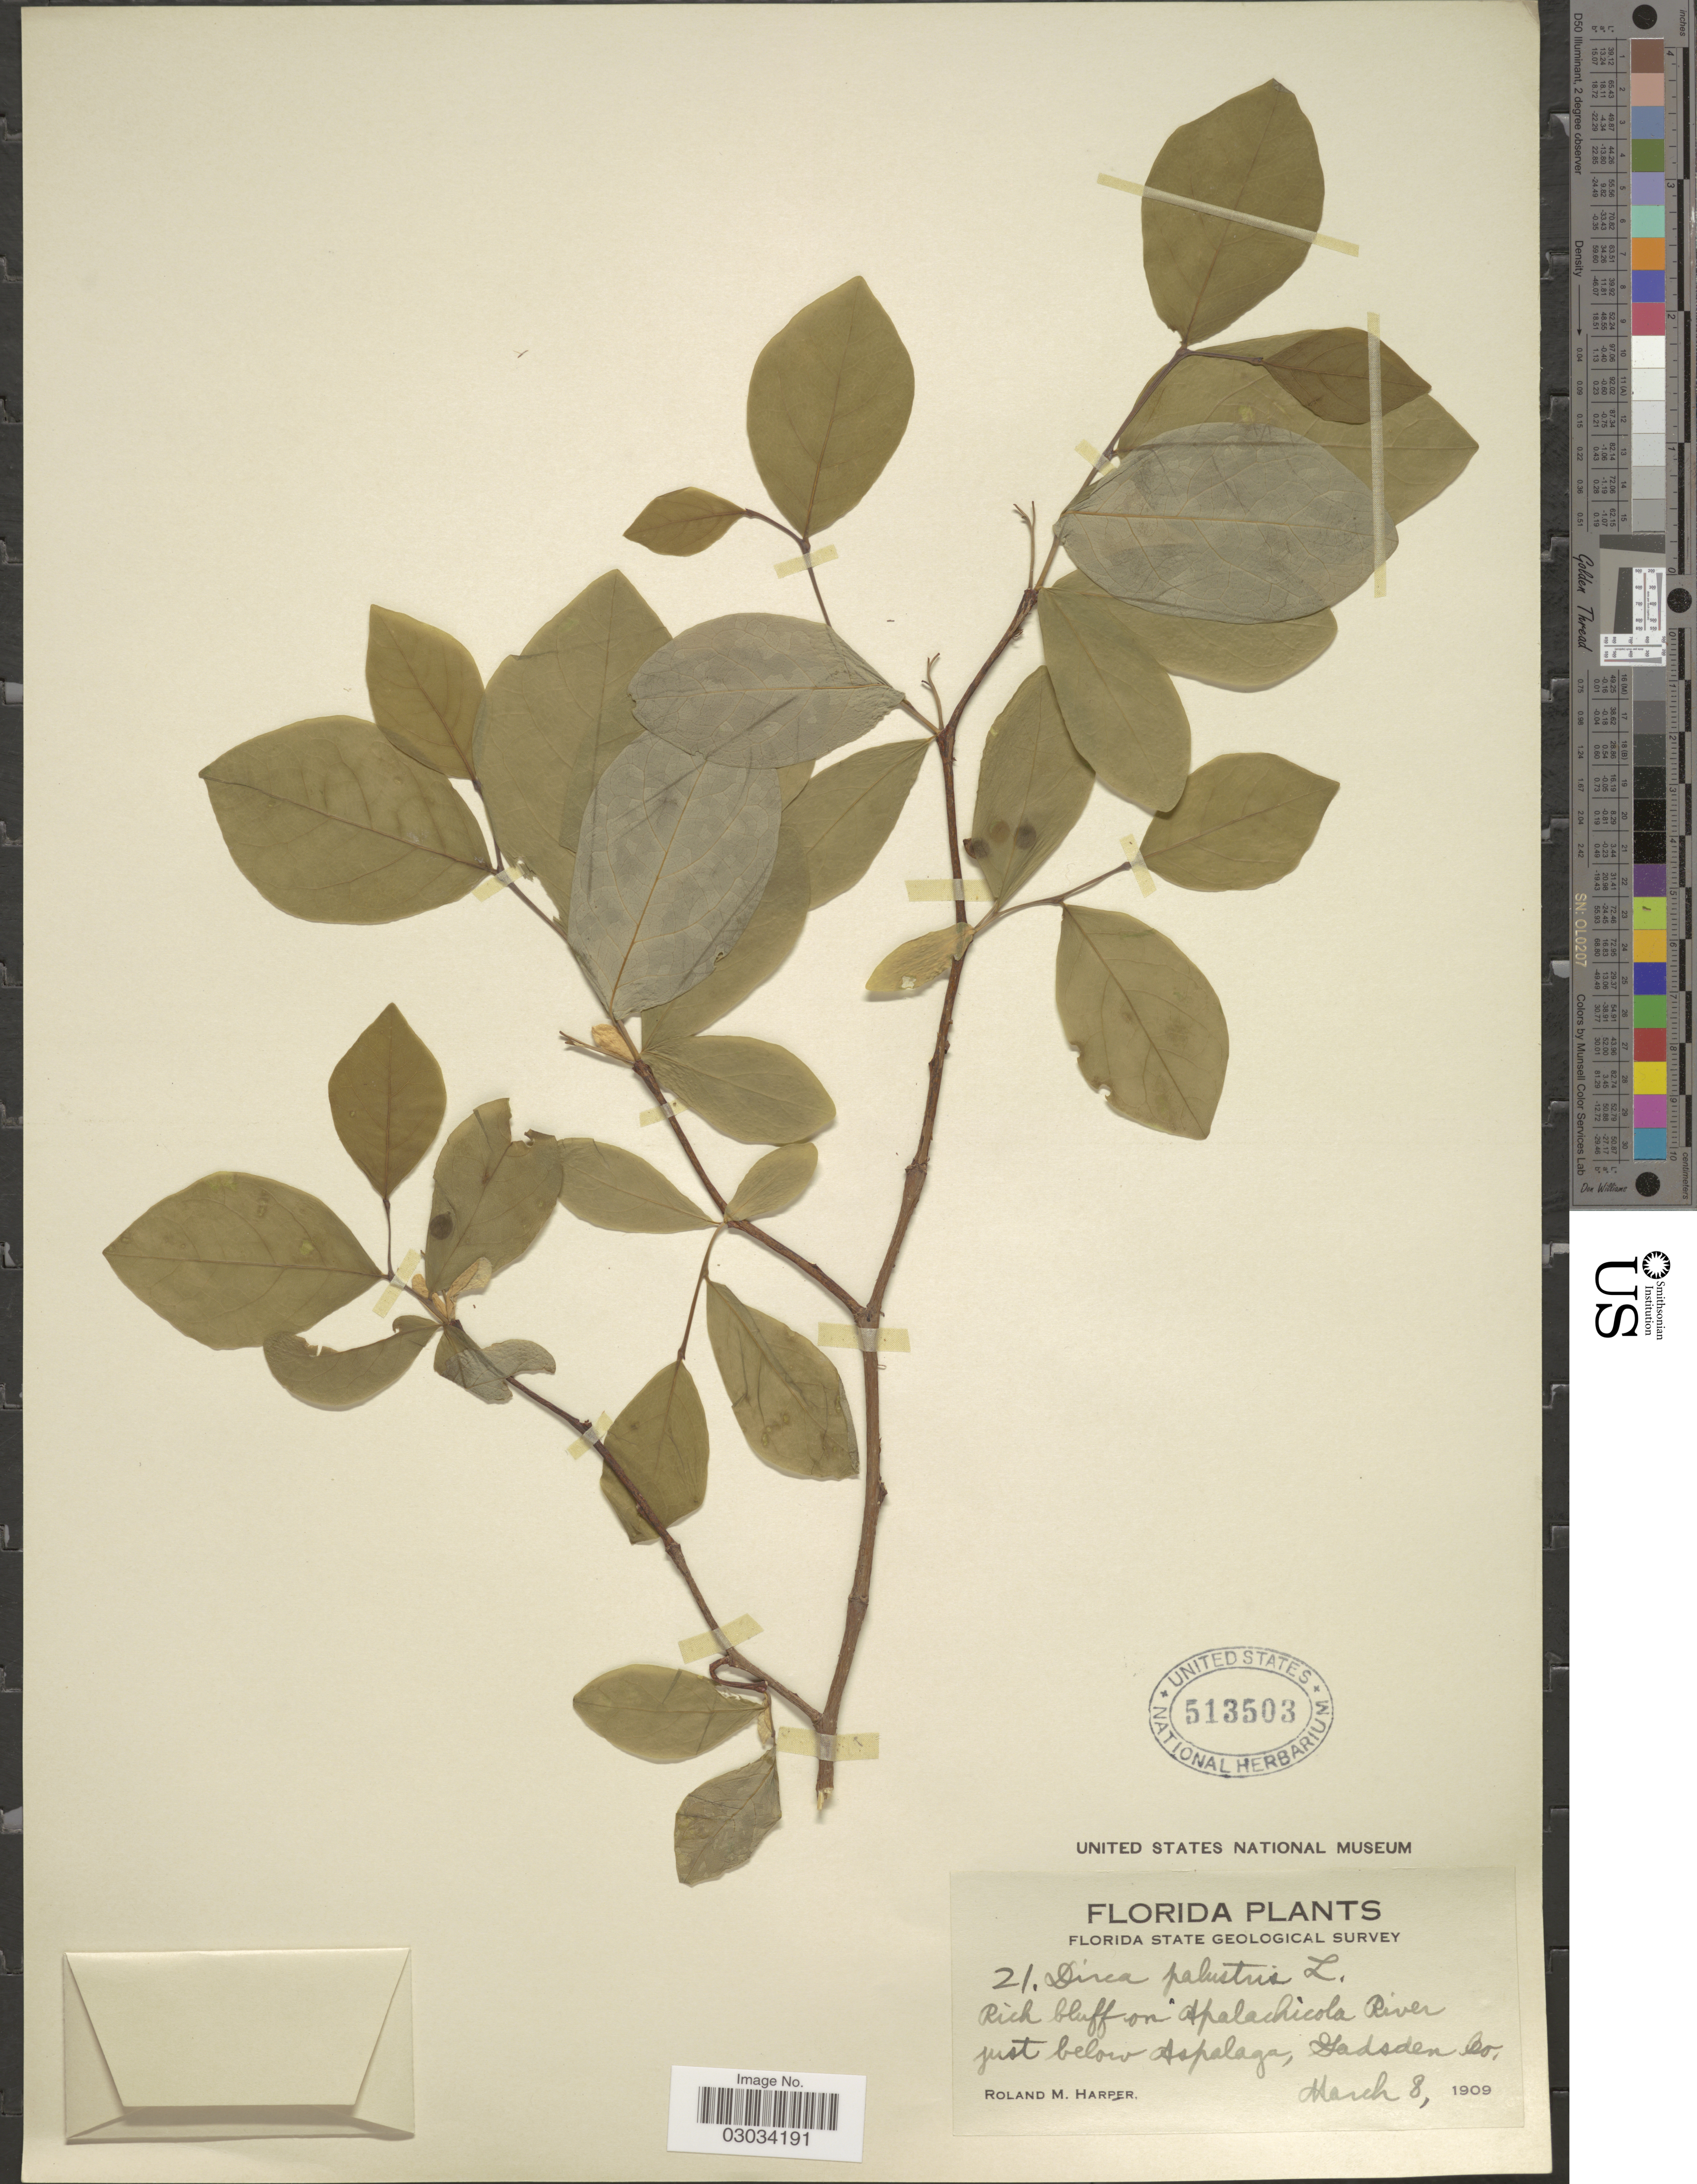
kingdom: Plantae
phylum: Tracheophyta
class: Magnoliopsida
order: Malvales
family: Thymelaeaceae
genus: Dirca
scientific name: Dirca palustris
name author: L.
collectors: R. M. Harper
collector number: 21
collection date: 1909-03-08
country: United States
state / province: Florida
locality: Rich bluff on Apalachicola River just below Aspalaga, Gadsden Co.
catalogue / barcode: US 513503